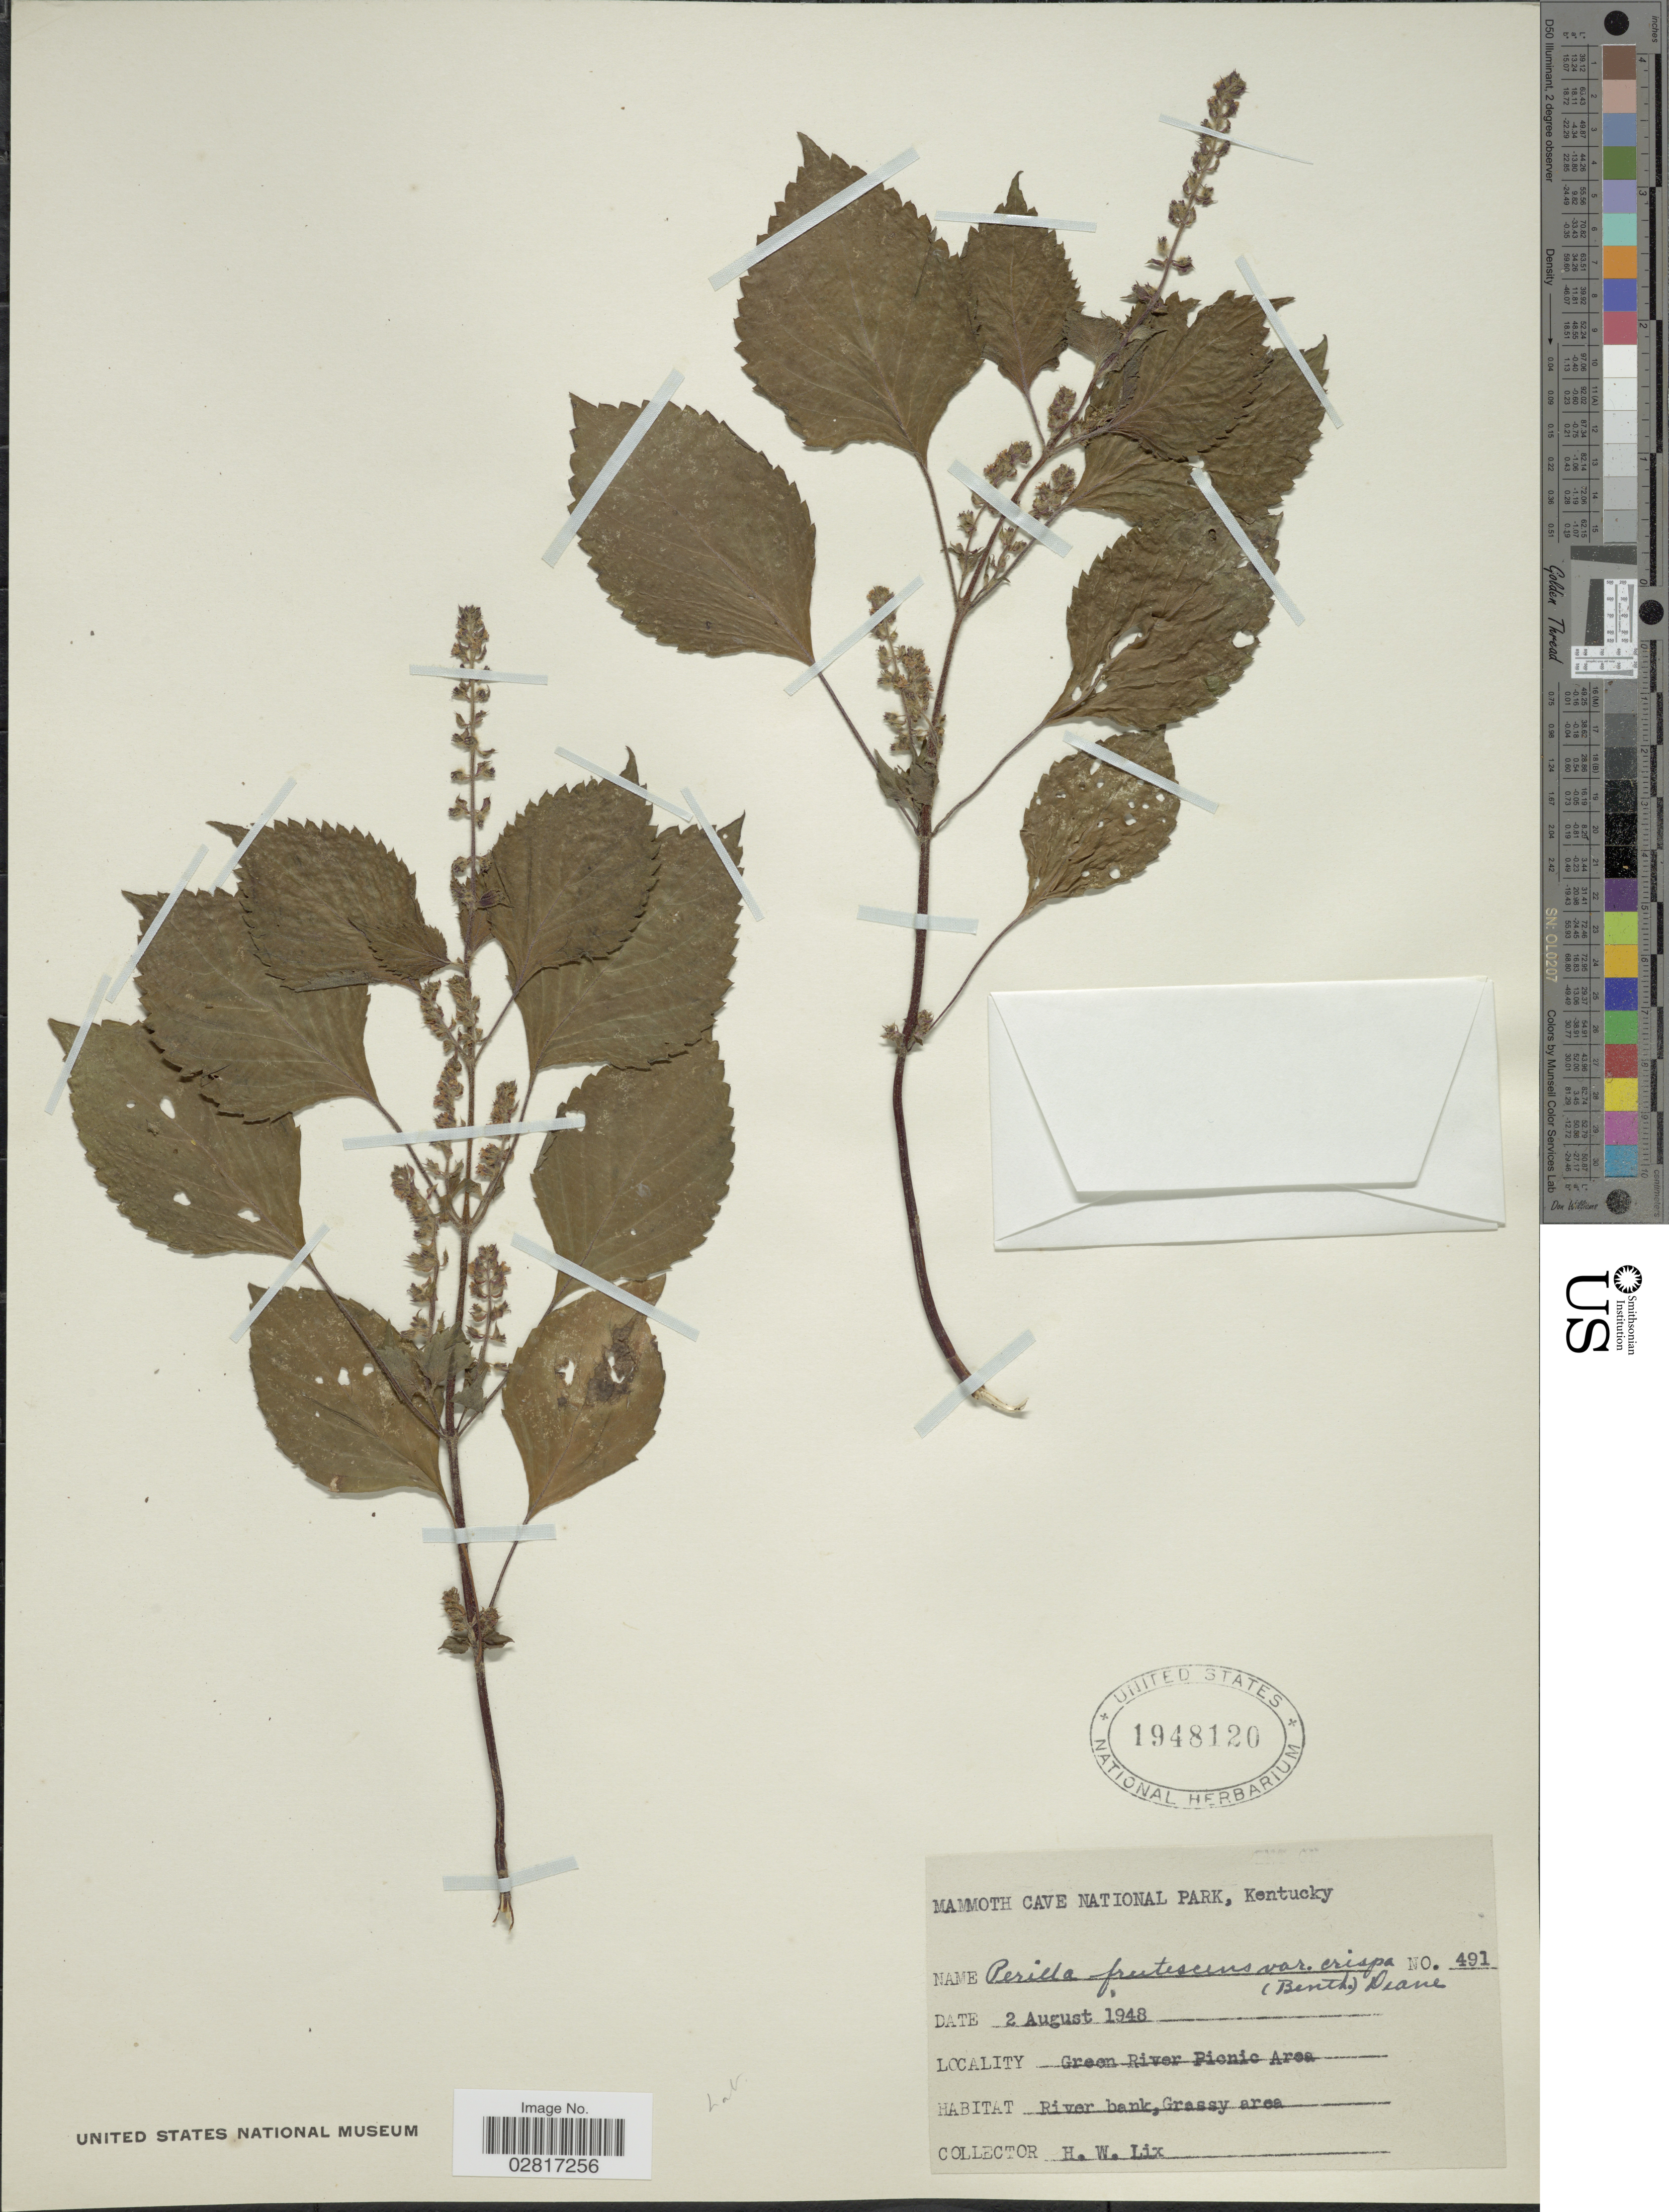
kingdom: Plantae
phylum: Tracheophyta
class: Magnoliopsida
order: Lamiales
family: Lamiaceae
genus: Perilla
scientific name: Perilla frutescens var. crispa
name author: (Thunb.) H. Deane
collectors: H. W. Lix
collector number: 491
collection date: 1948-08-02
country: United States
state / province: Kentucky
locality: Mammoth Cave National Park. Green River Picnic Area. River bank, Grassy area.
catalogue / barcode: US 1948120